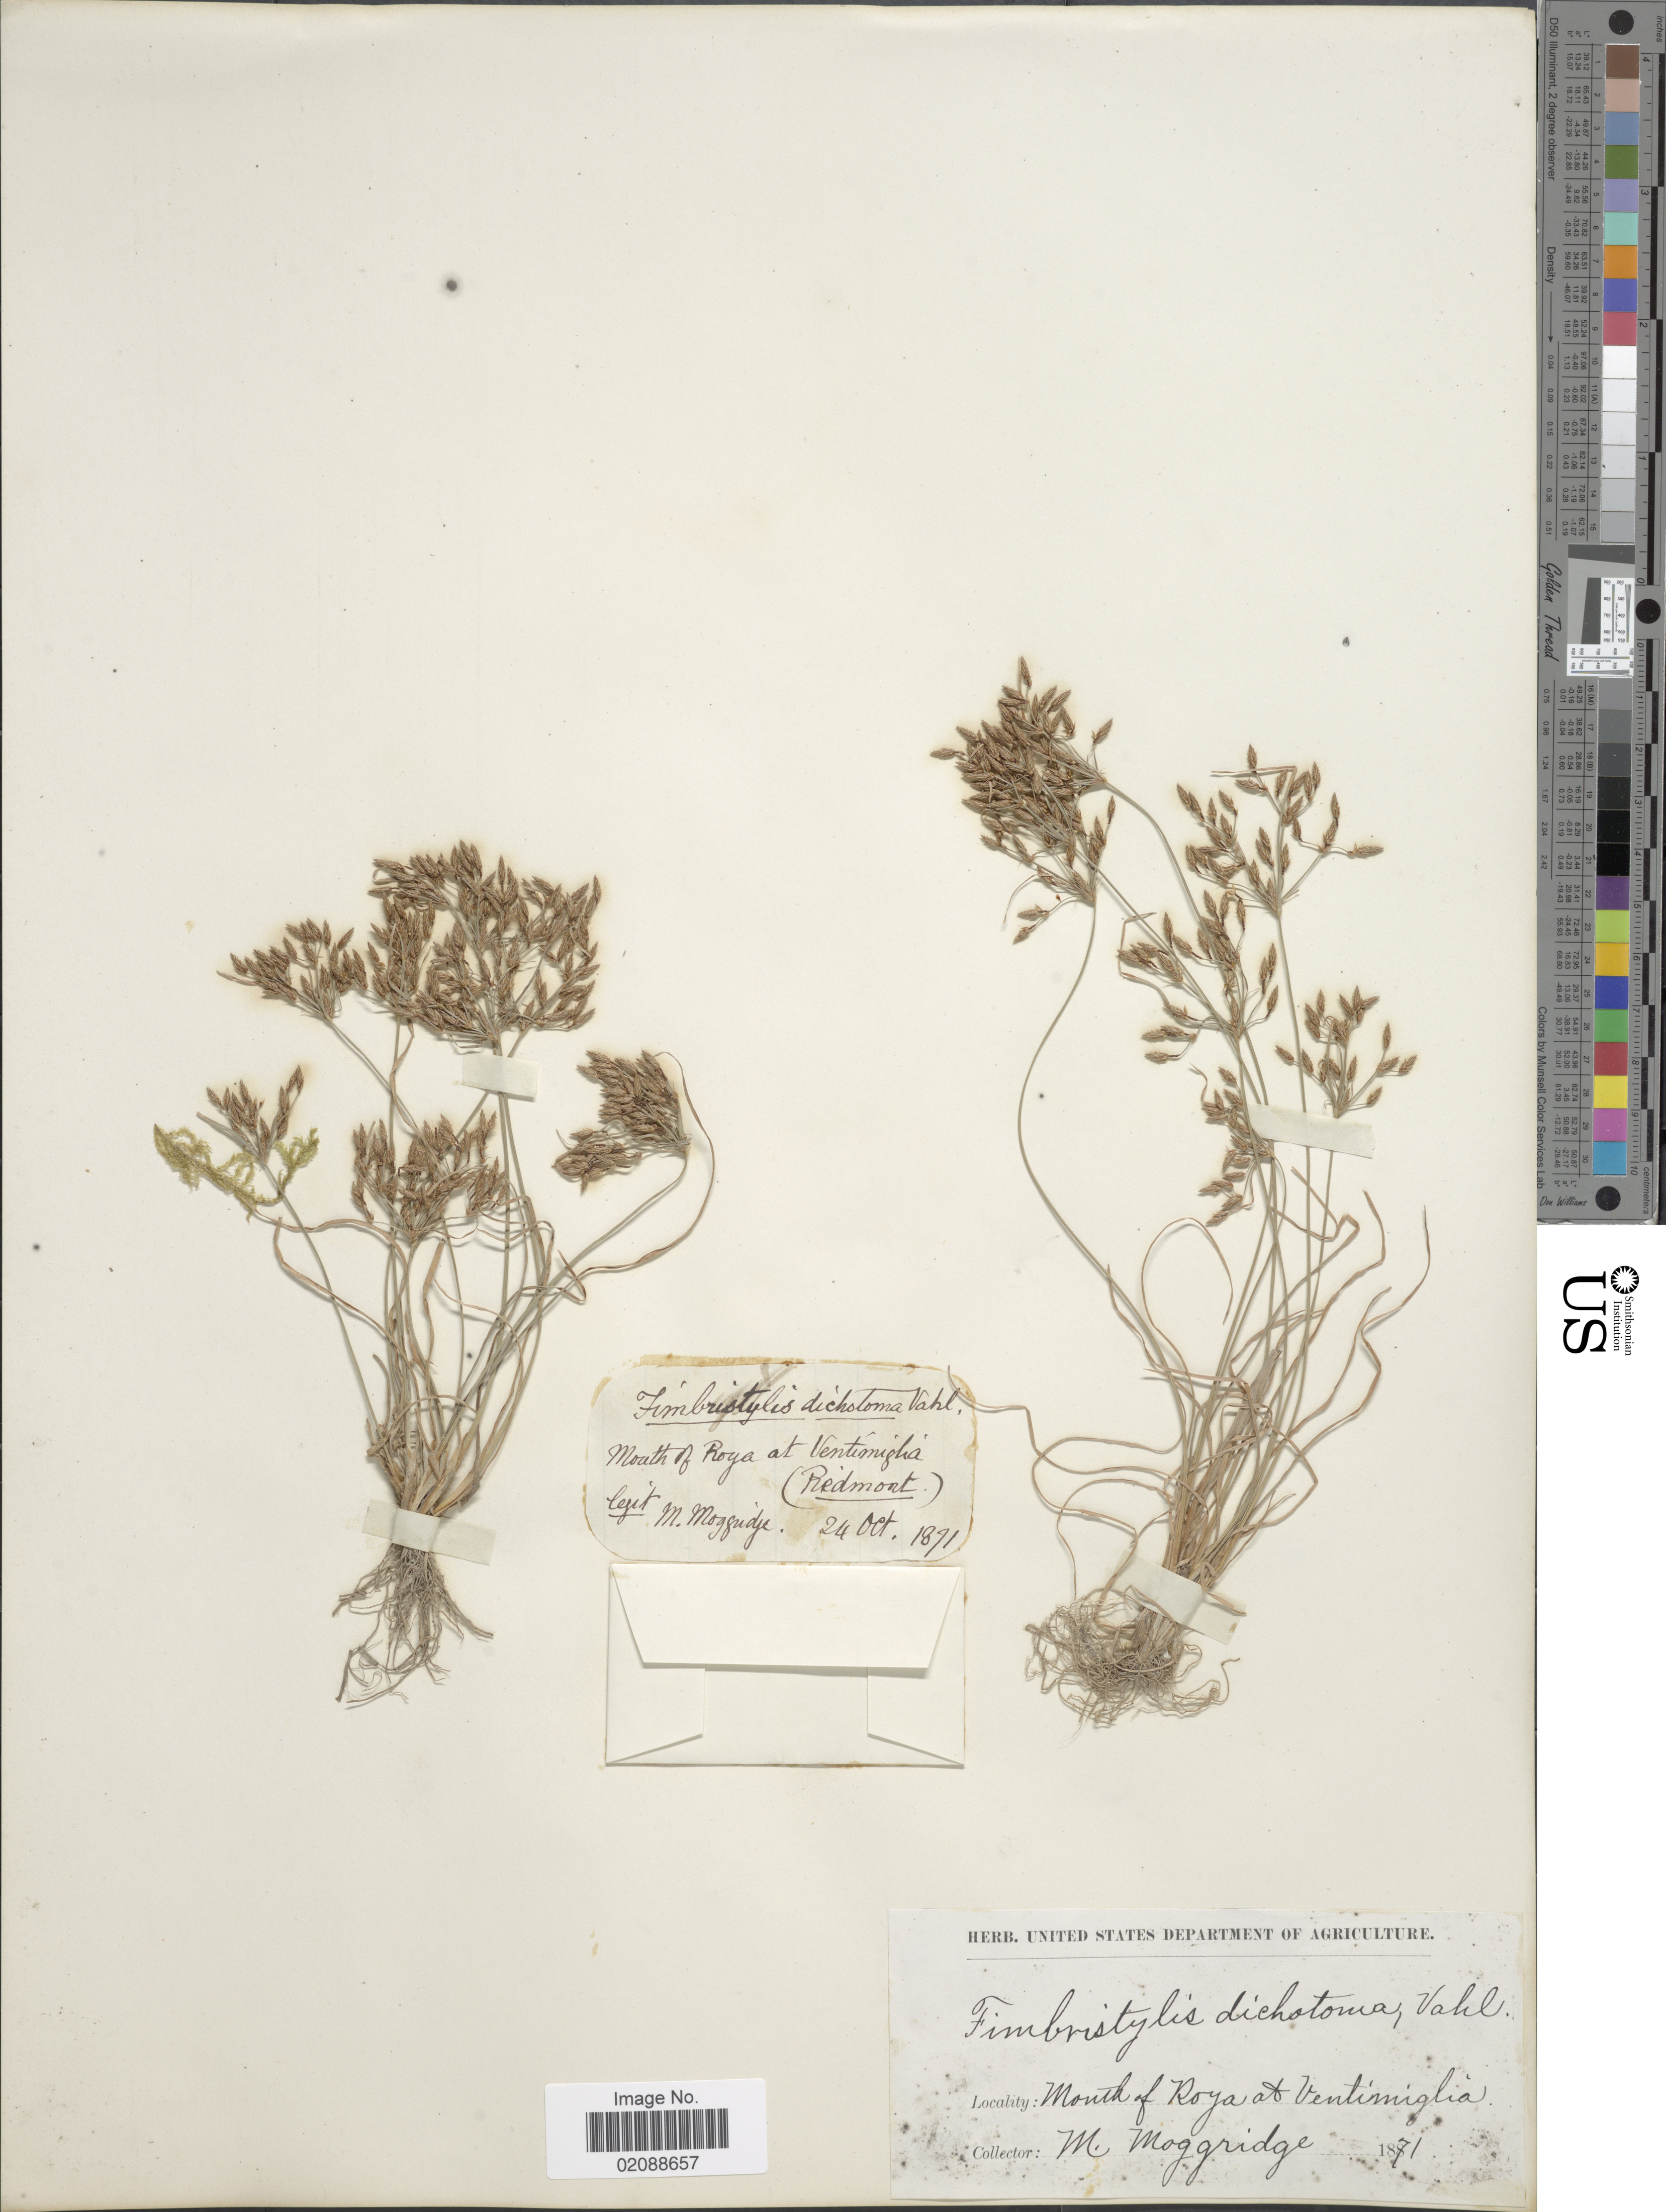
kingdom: Plantae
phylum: Tracheophyta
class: Liliopsida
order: Poales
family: Cyperaceae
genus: Fimbristylis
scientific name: Fimbristylis dichotoma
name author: (L.) Vahl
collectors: M. Moggridge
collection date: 1871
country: Italy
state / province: Liguria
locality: Mouth Roya at Ventimiglia [interpreted]